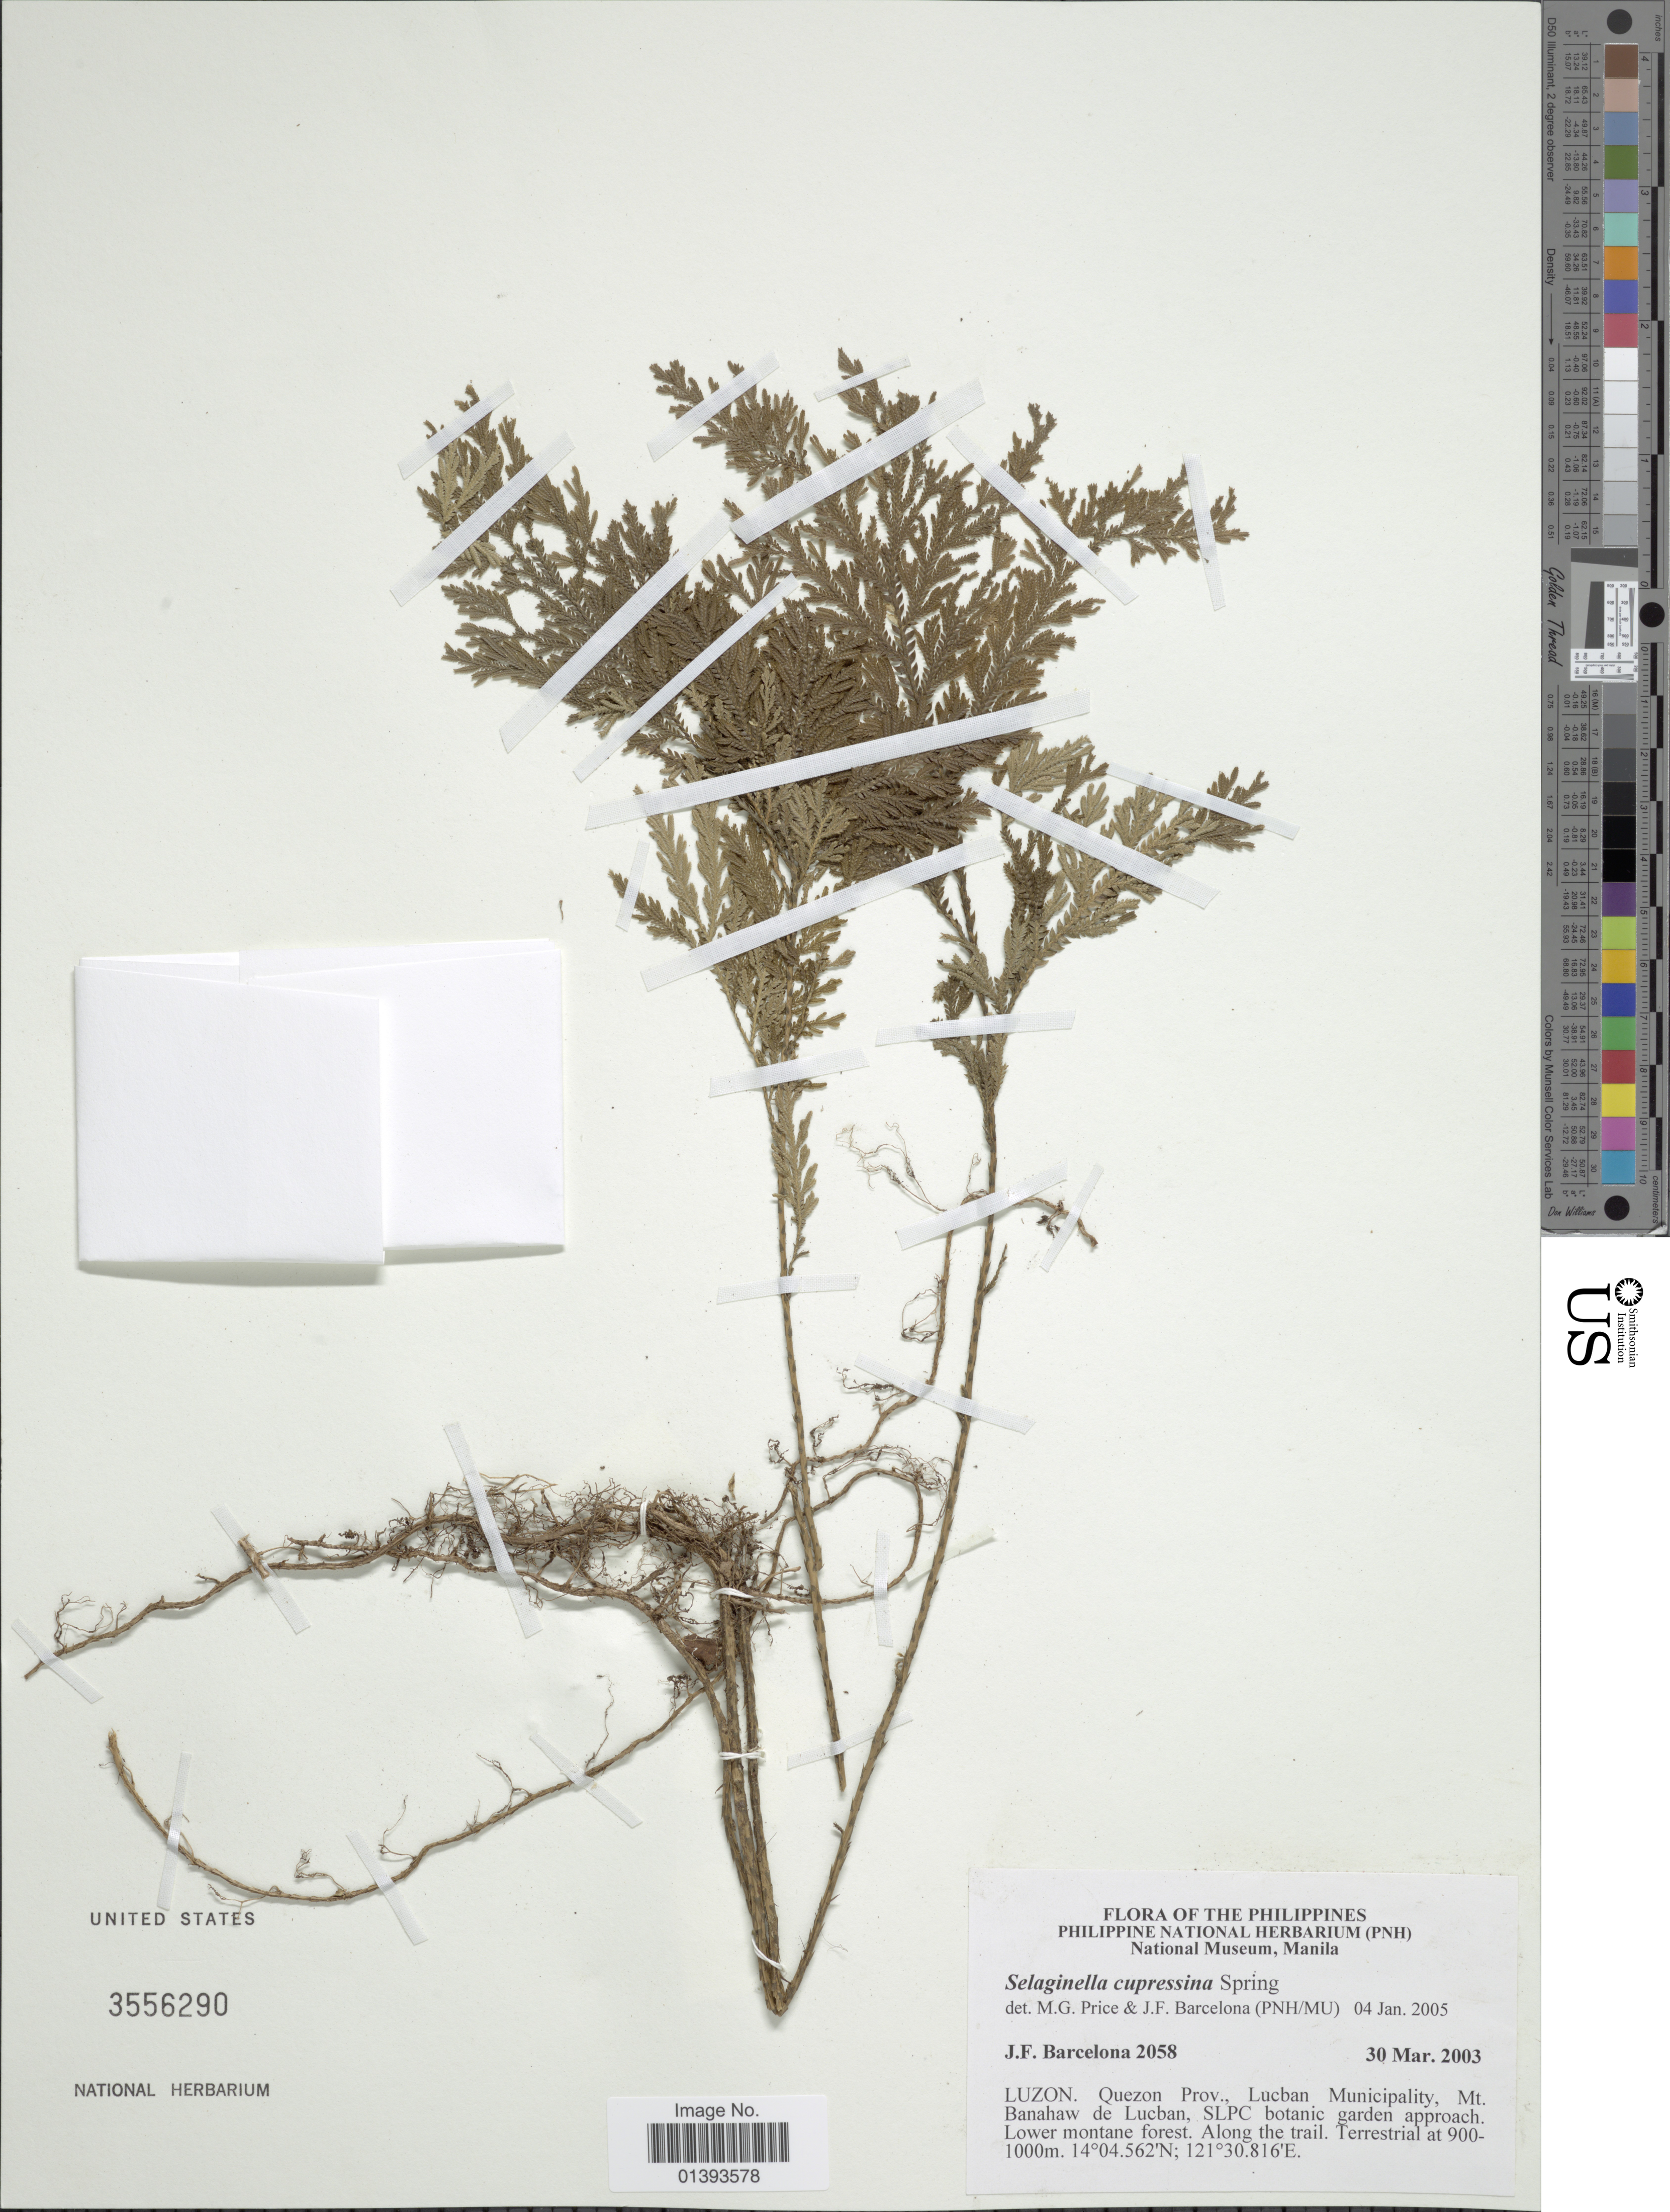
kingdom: Plantae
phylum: Tracheophyta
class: Lycopodiopsida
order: Selaginellales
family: Selaginellaceae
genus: Selaginella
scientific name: Selaginella cupressina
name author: (Willd.) Spring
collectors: J. F. Barcelona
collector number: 2058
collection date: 2003-03-30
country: Philippines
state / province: Central Luzon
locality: Luzon, Quezon Prov., Lucban Municipality, mt. Banahaw de Lucban, SLPC botanic garden approach, lower montane forest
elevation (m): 900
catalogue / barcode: US 3556290